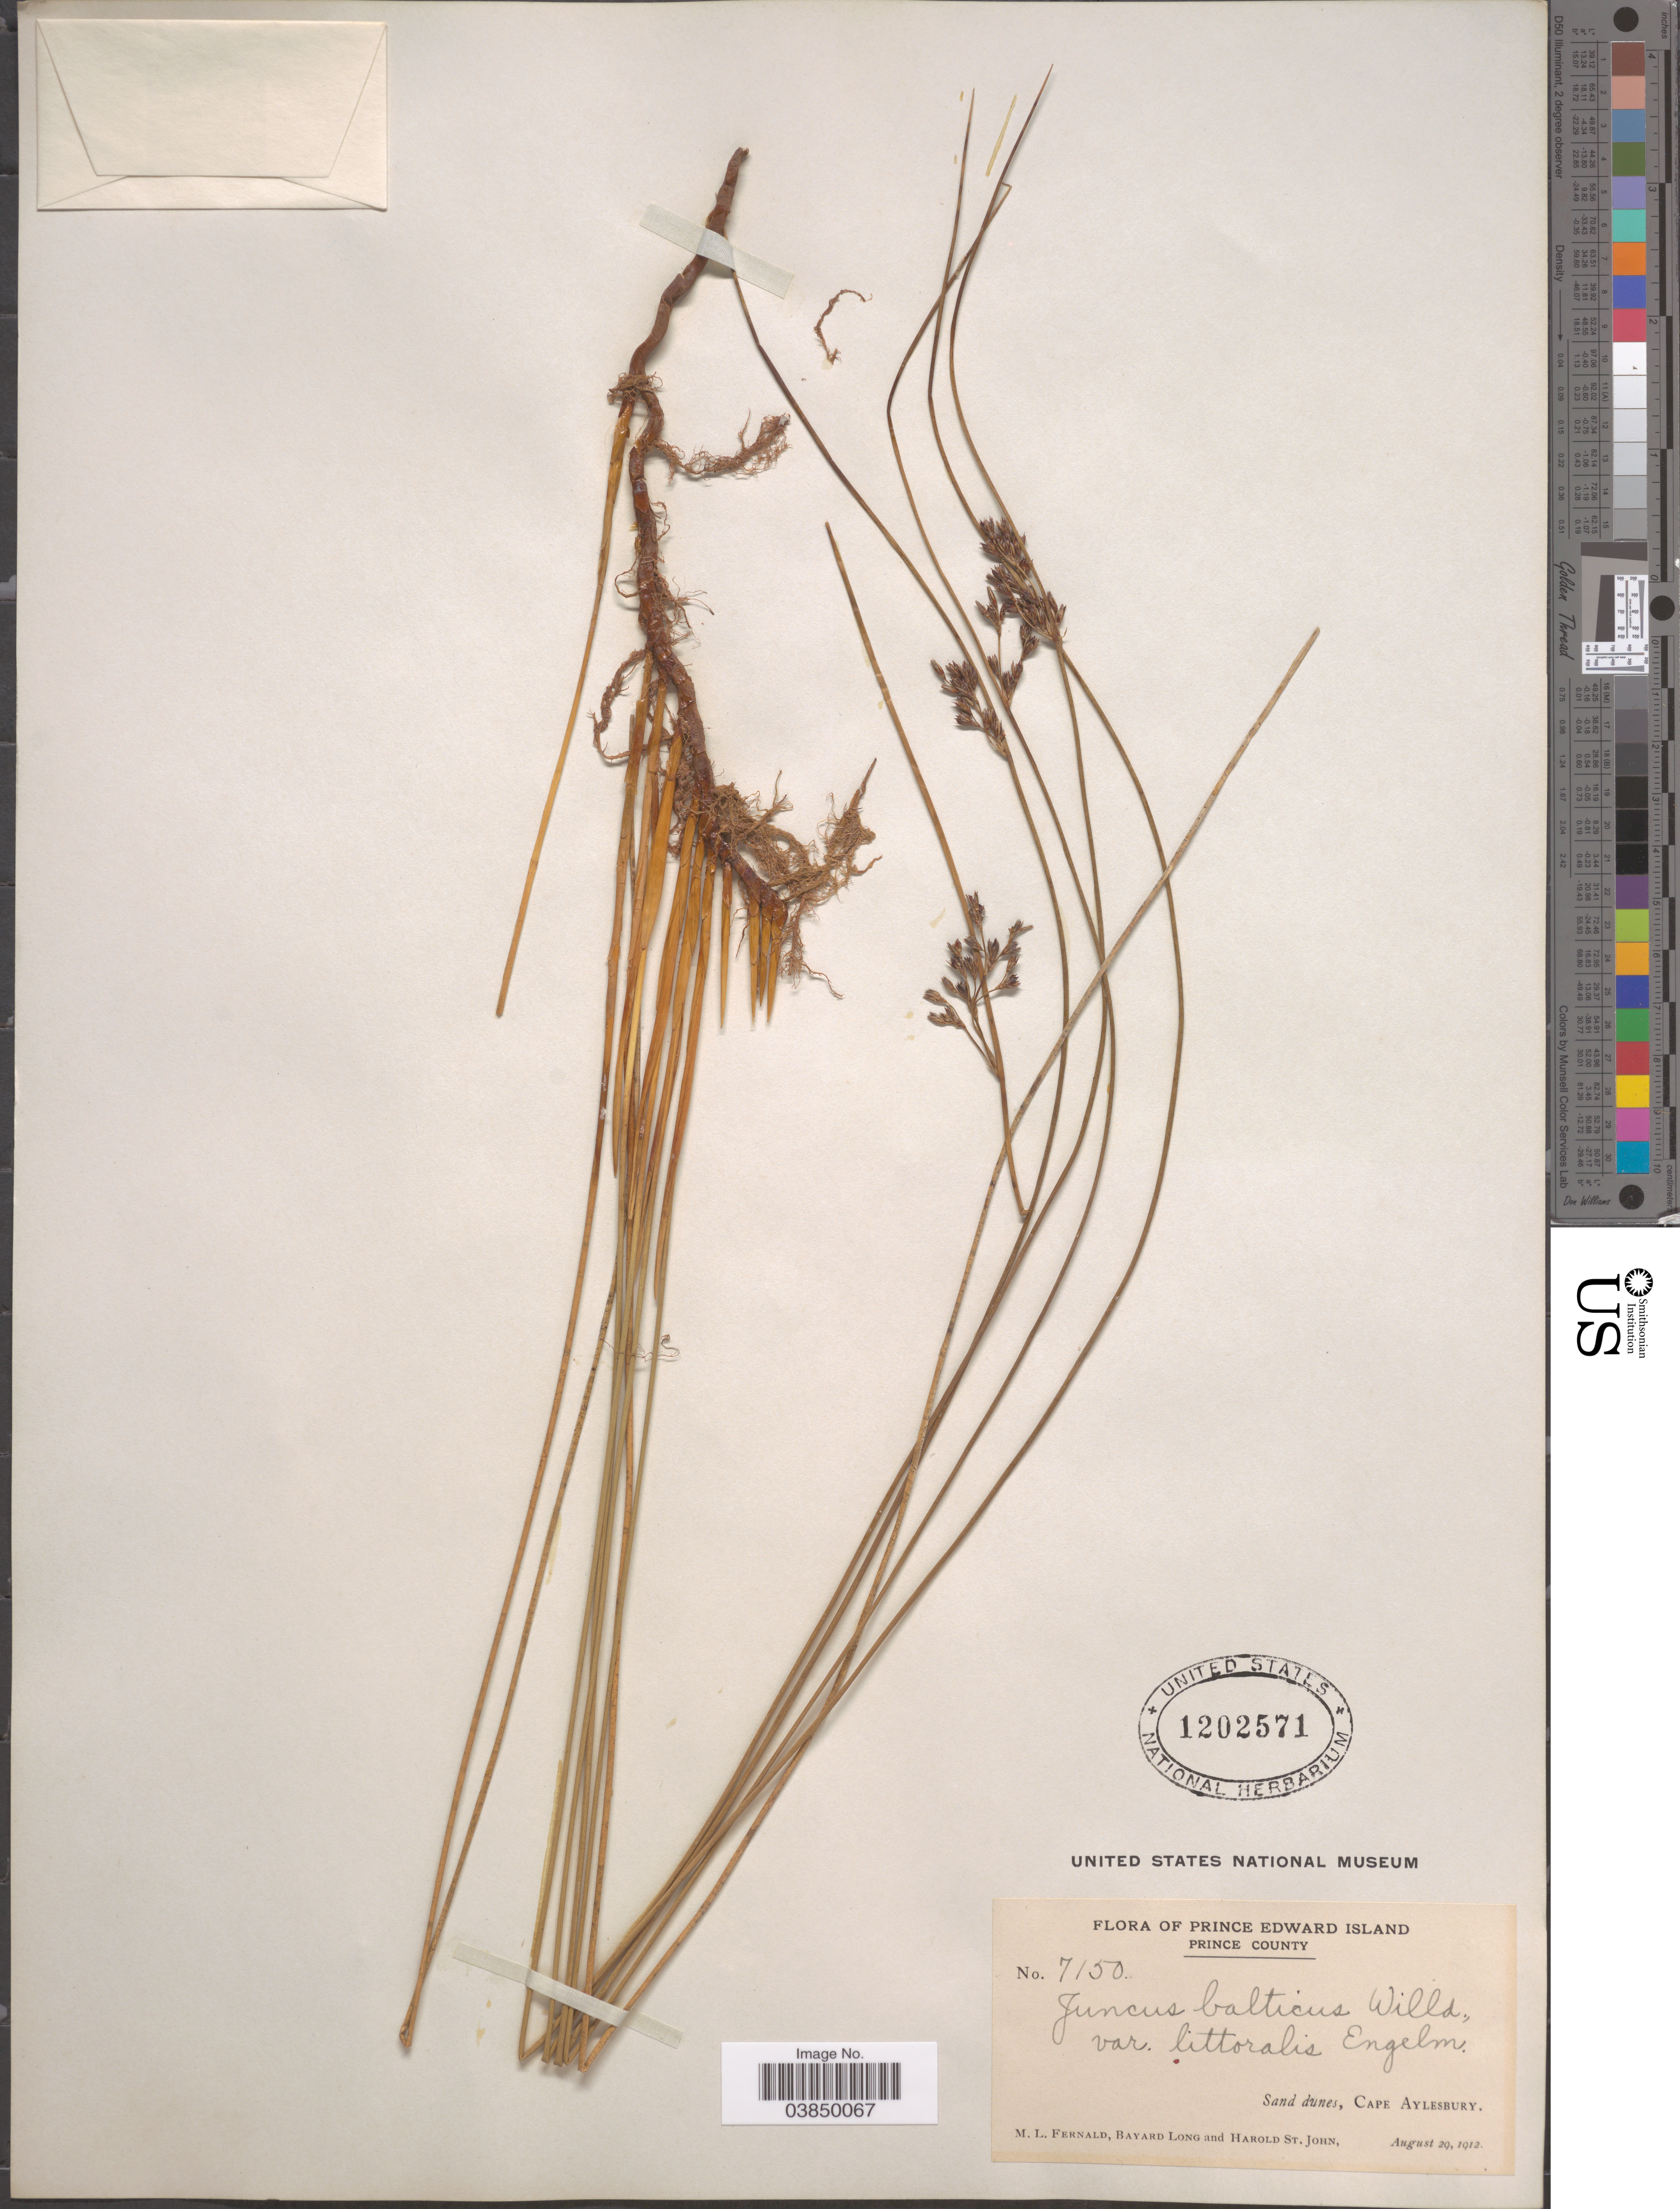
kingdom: Plantae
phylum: Tracheophyta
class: Liliopsida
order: Poales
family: Juncaceae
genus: Juncus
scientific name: Juncus balticus var. littoralis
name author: Engelm.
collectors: M. L. Fernald, B. Long & H. St. John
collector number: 7150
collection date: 1912-08-29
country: Canada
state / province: Prince Edward Island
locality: Prince County. Cape Aylesbury.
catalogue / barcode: US 1202571